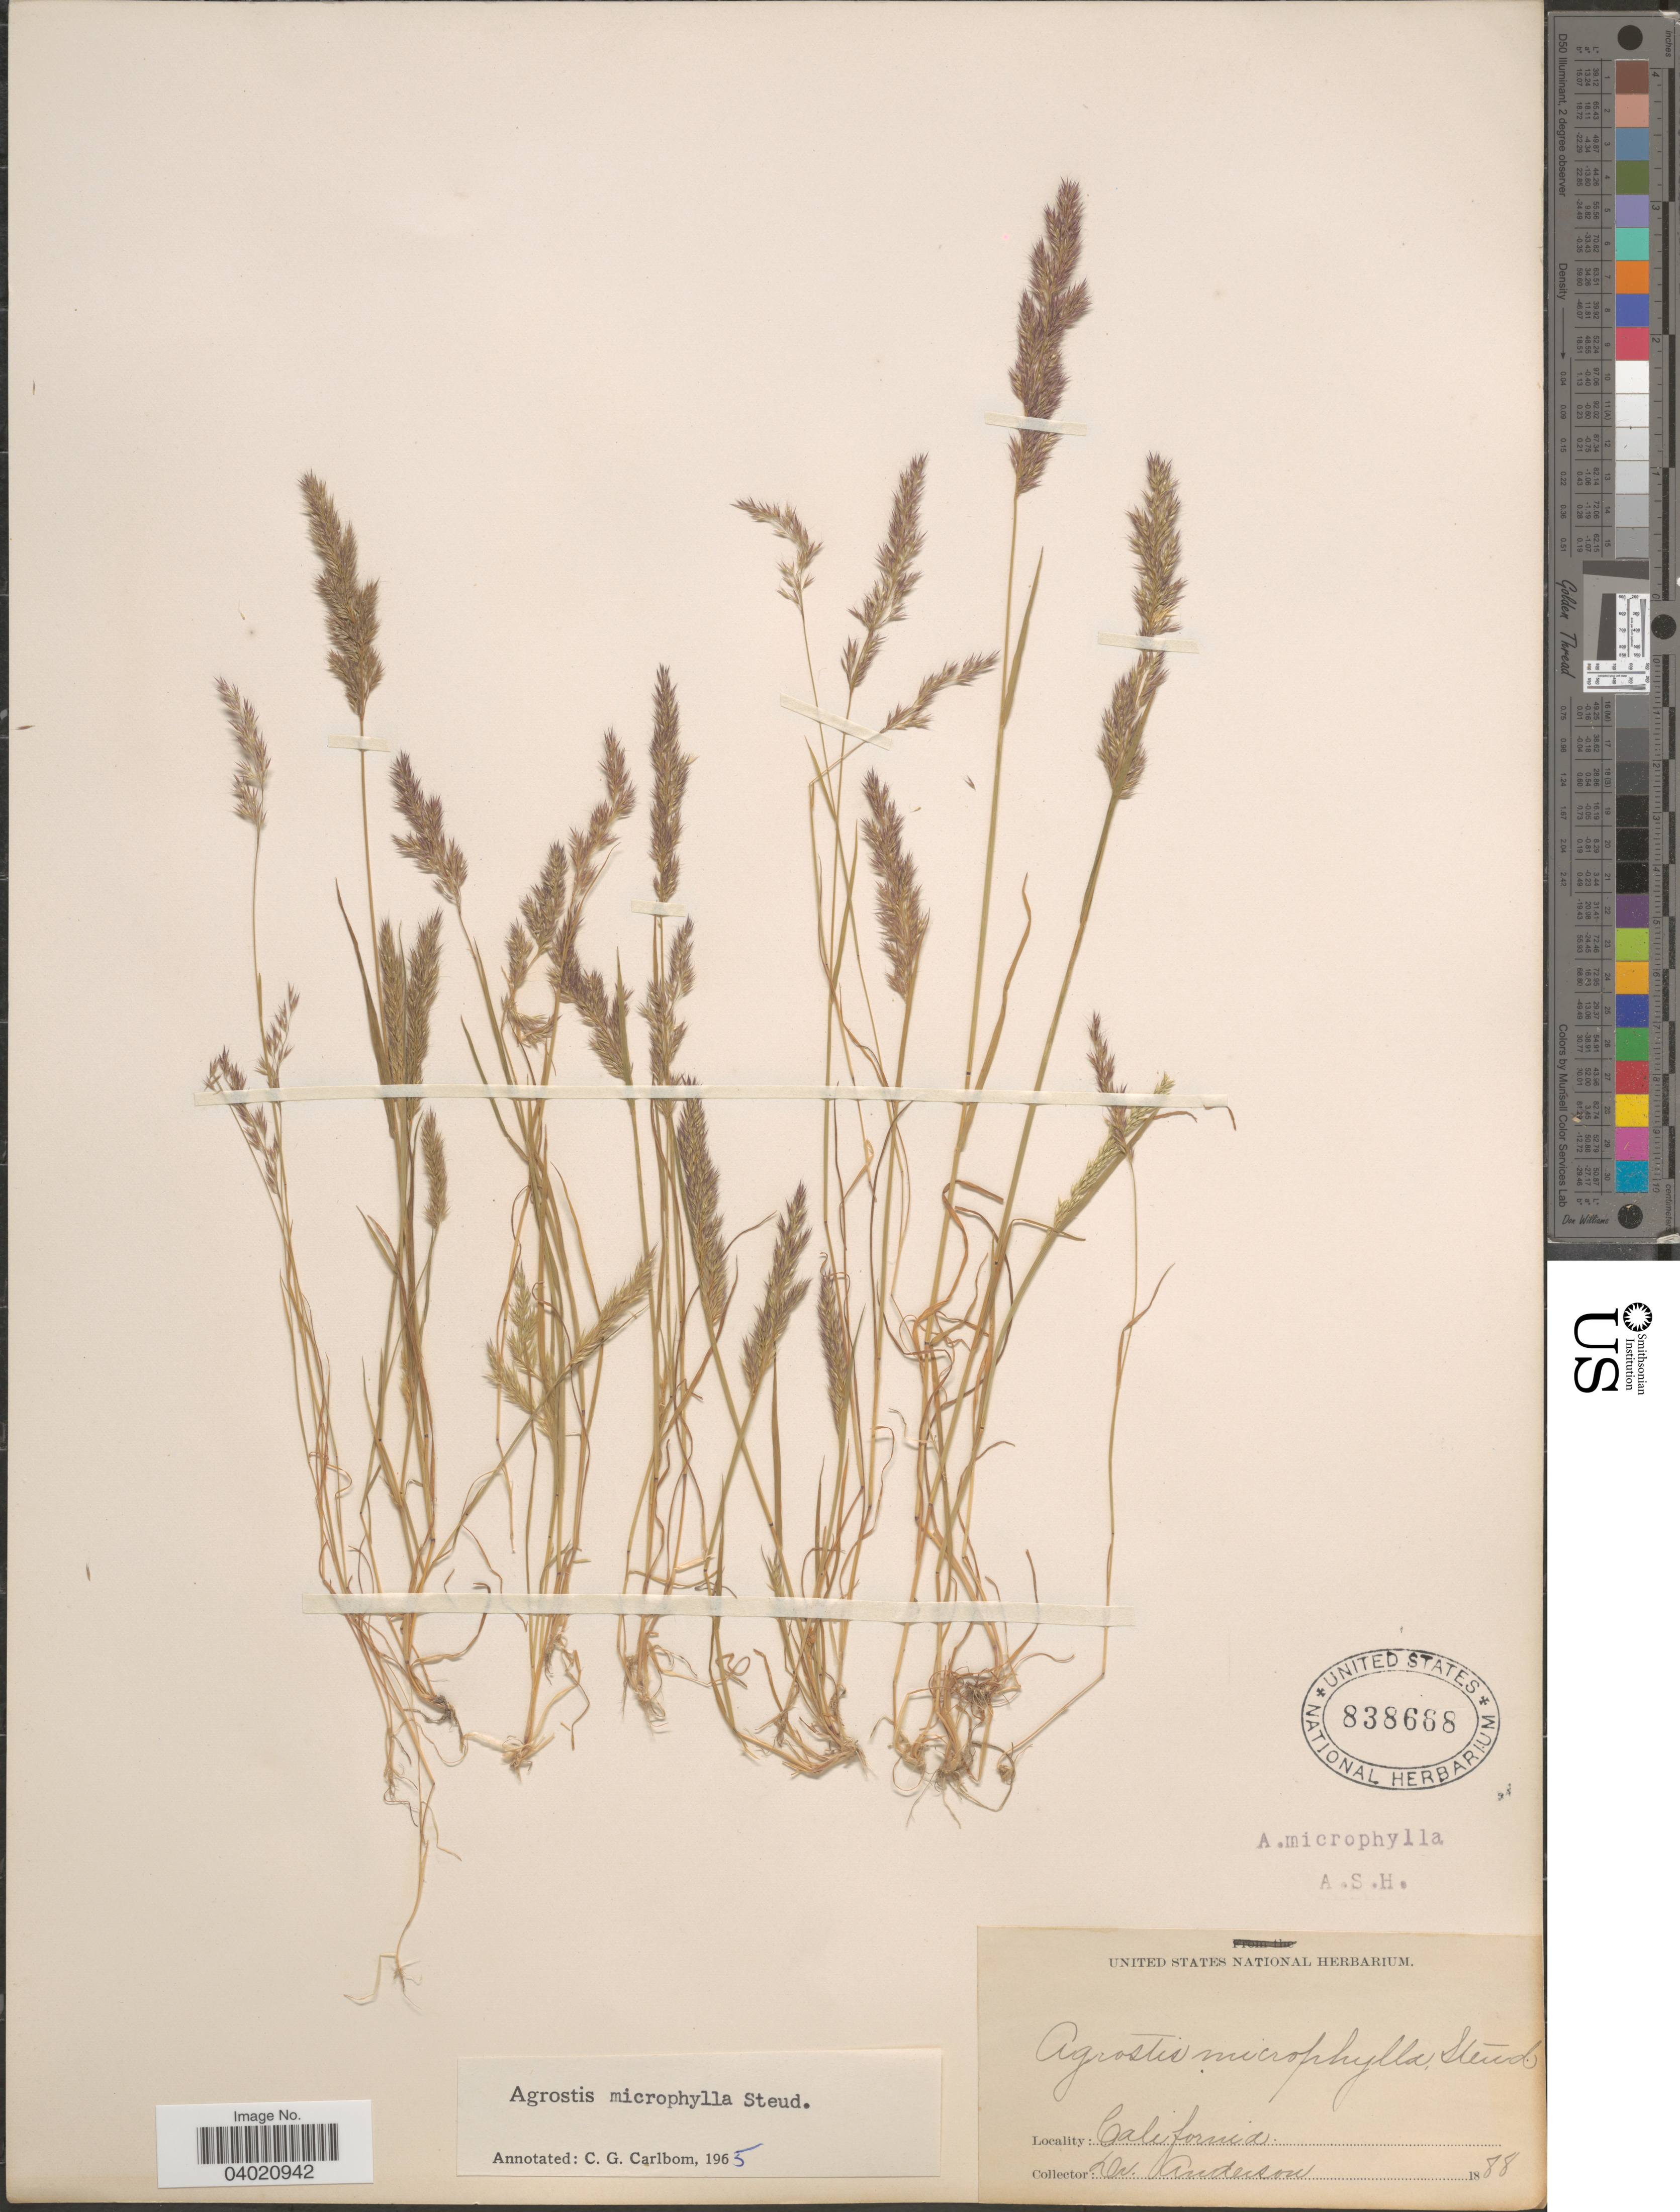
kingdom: Plantae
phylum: Tracheophyta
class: Liliopsida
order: Poales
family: Poaceae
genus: Agrostis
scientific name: Agrostis microphylla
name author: Steud.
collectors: -. Anderson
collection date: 1888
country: United States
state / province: California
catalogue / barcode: US 838668